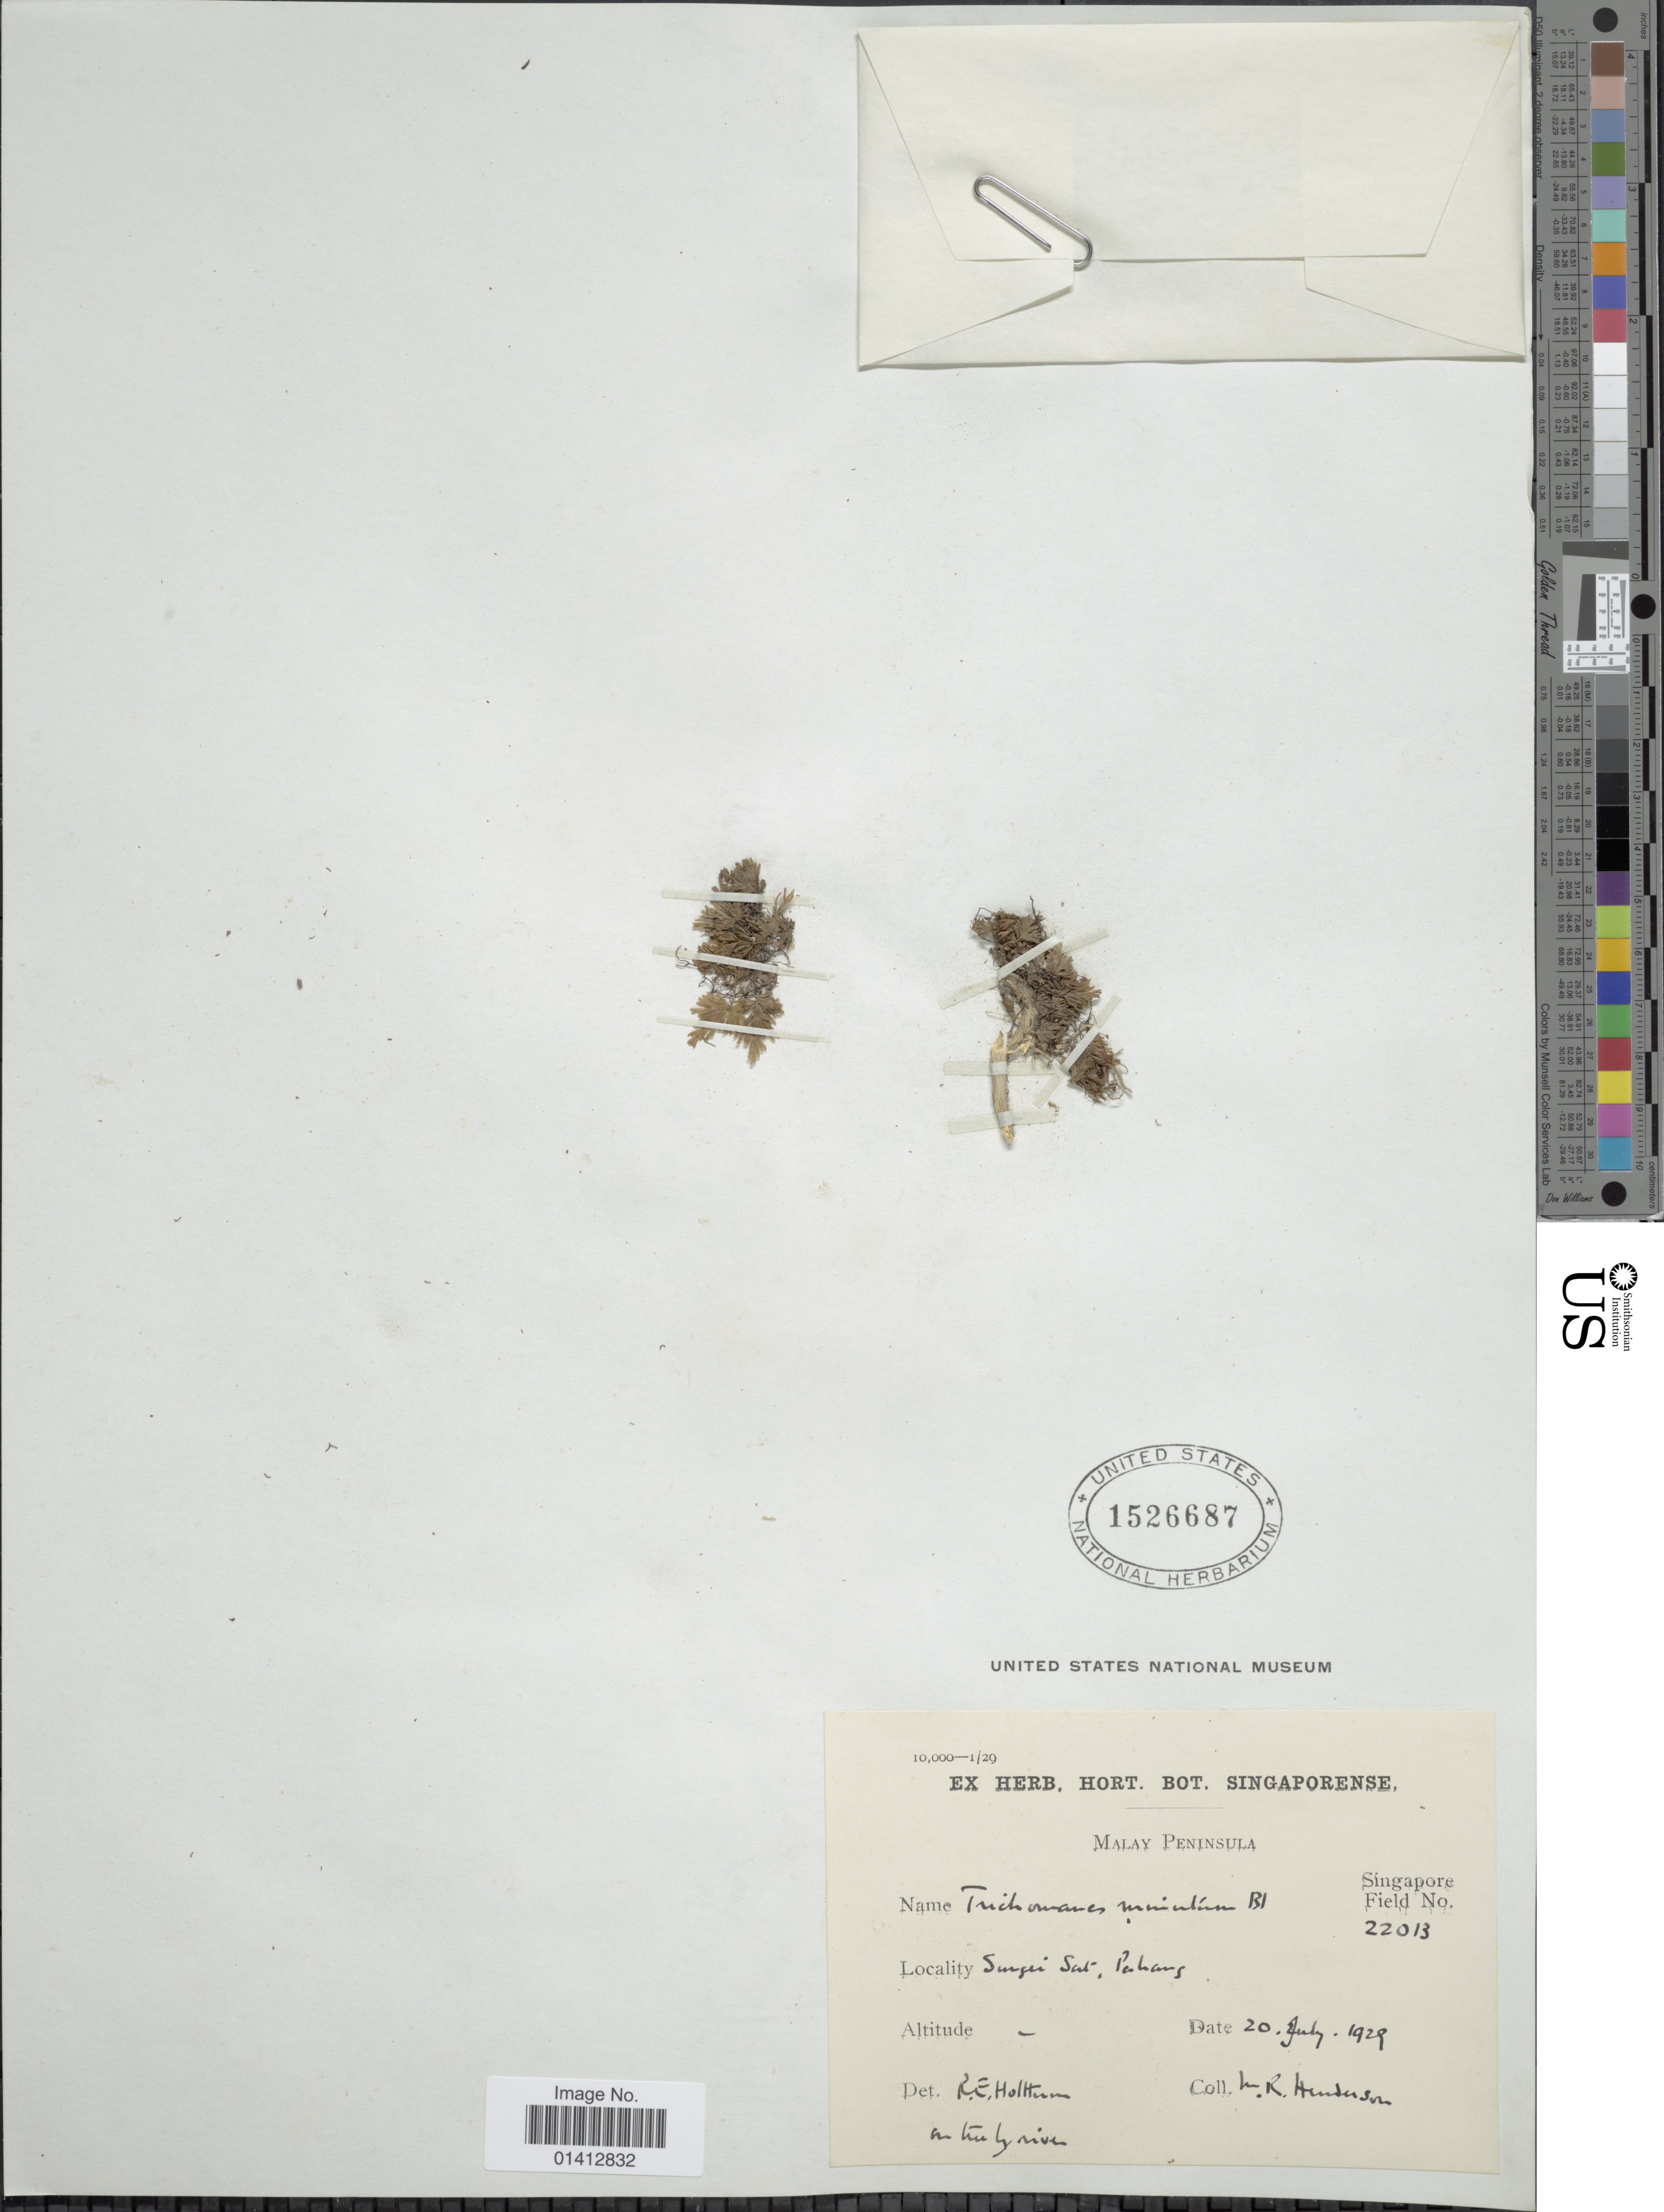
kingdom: Plantae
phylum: Tracheophyta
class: Polypodiopsida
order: Hymenophyllales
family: Hymenophyllaceae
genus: Crepidomanes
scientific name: Crepidomanes minutum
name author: (Blume) K. Iwats.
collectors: R. E. Holttum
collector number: Singapore field 22013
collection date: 1929-07-20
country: Malaysia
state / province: Pahang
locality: Malay, Peninsula, Sungei Sat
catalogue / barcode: US 1526687